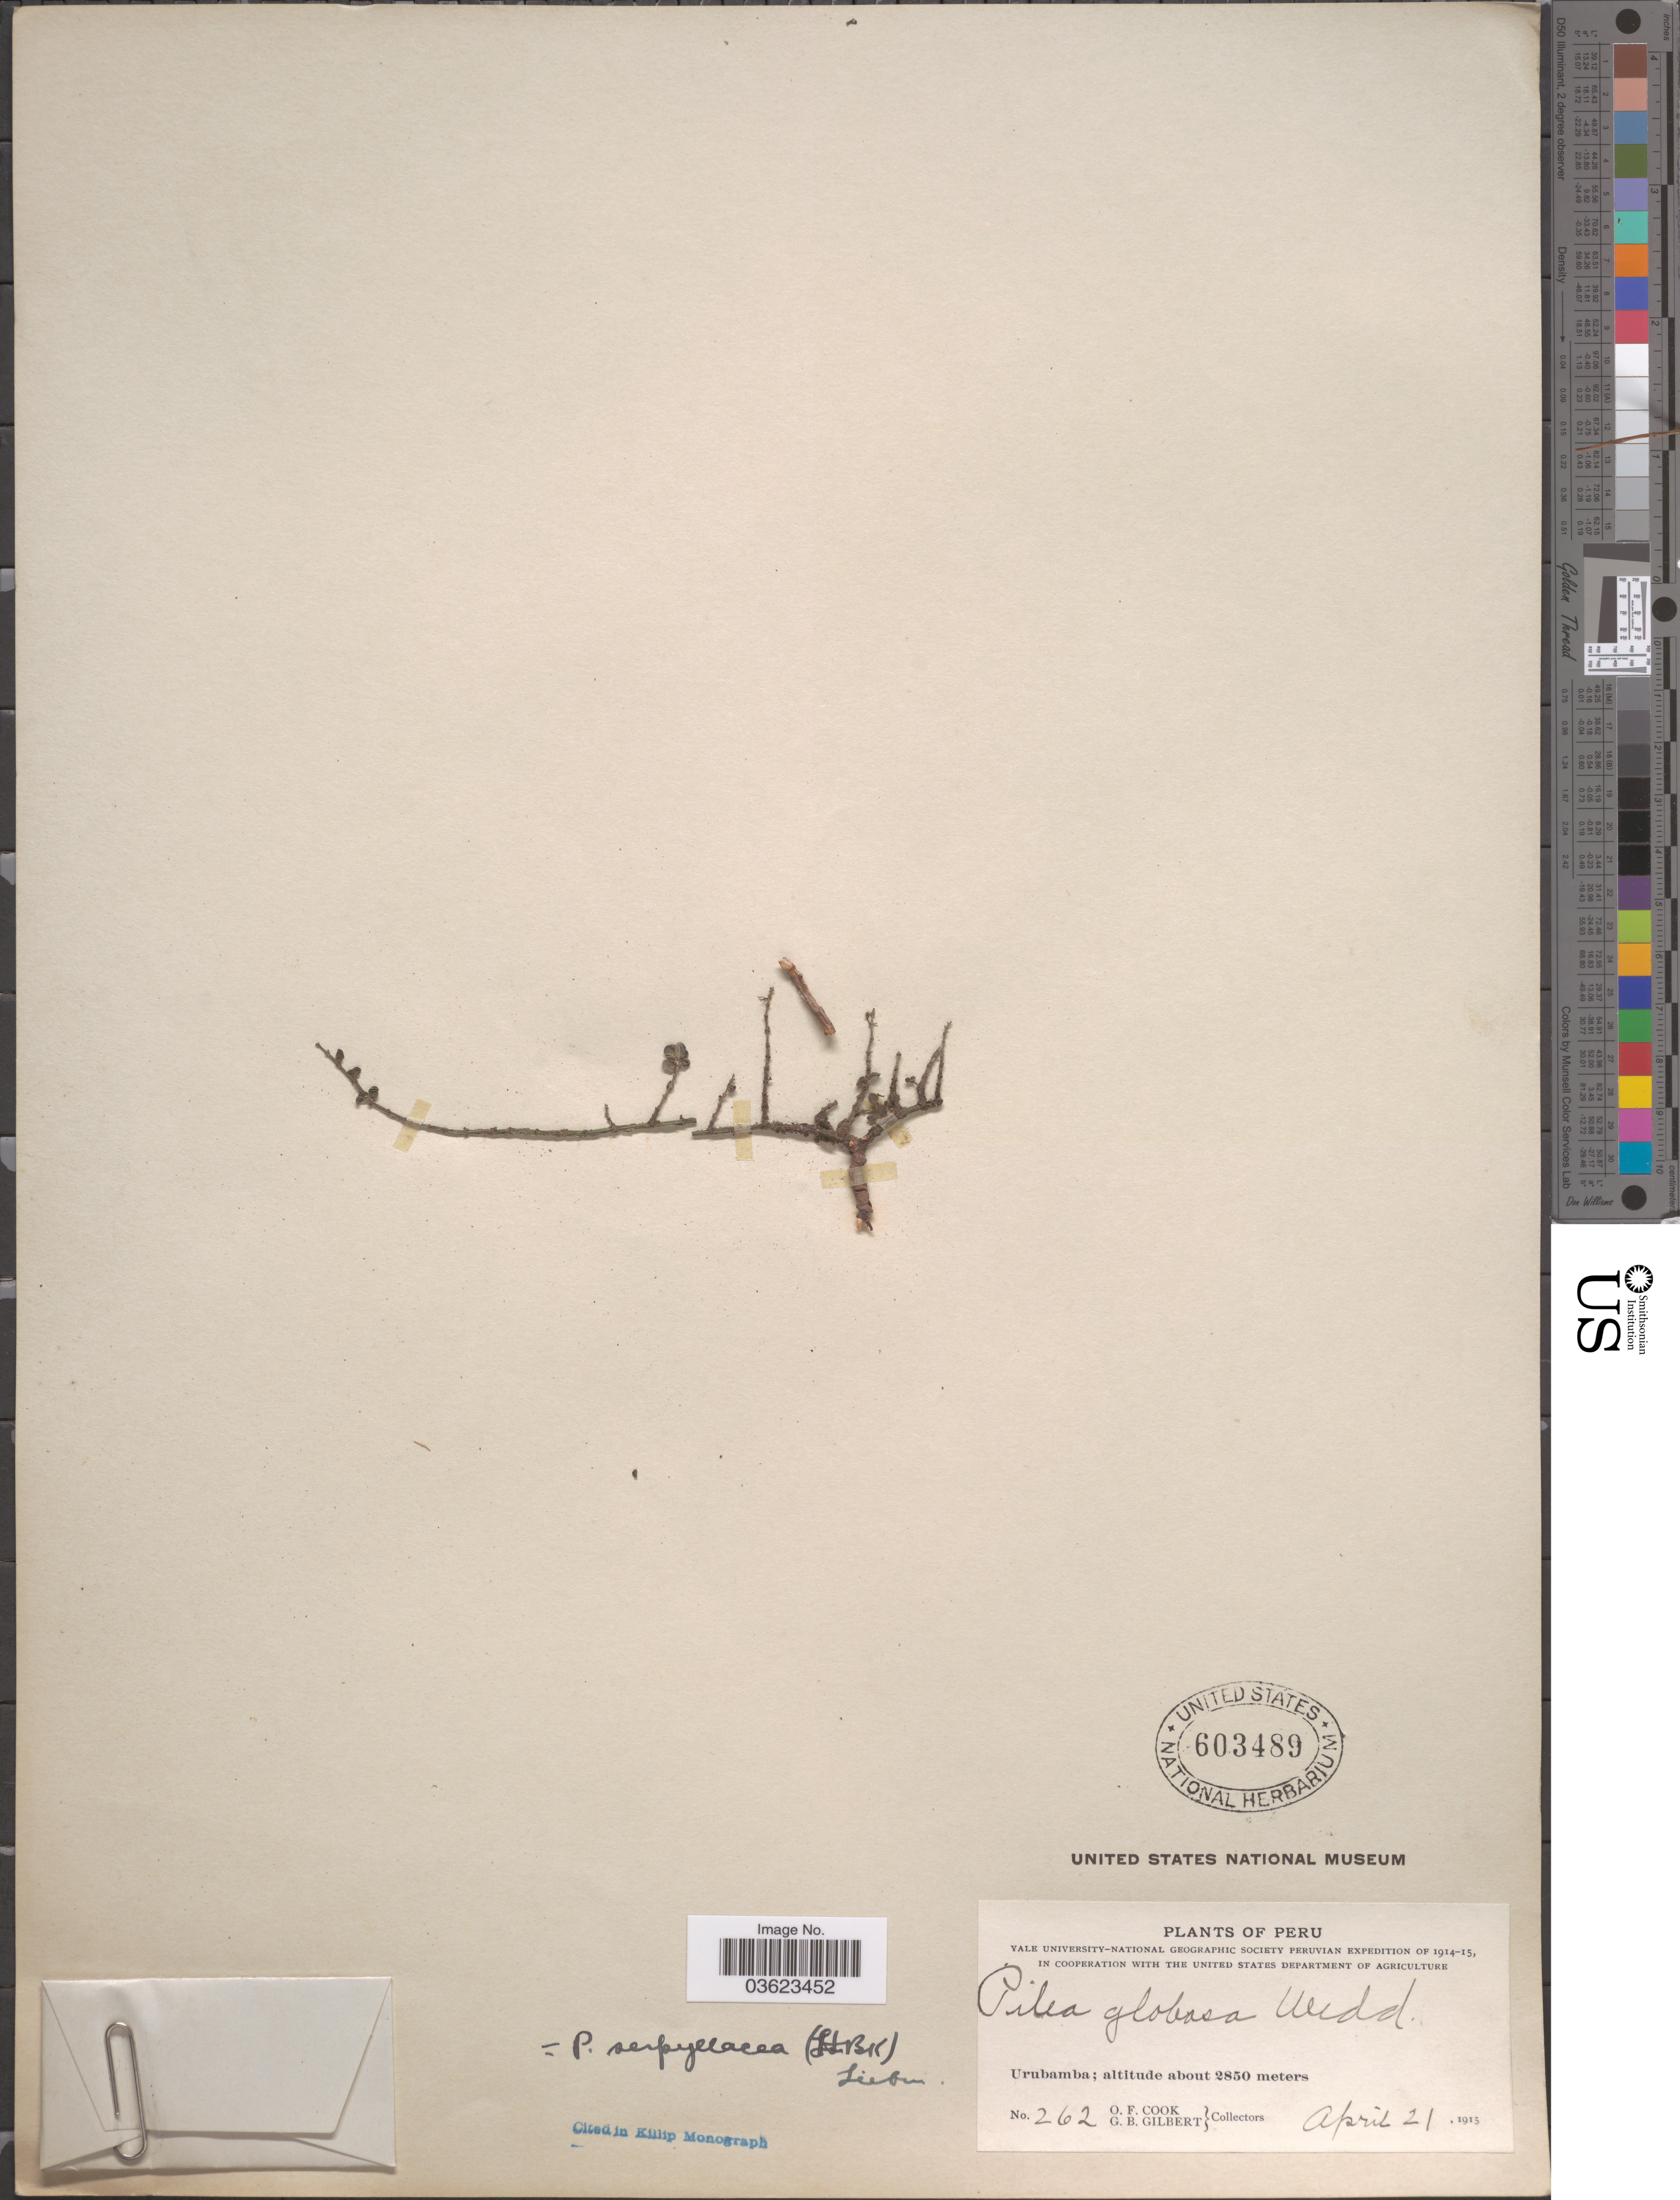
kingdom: Plantae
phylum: Tracheophyta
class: Magnoliopsida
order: Rosales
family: Urticaceae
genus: Pilea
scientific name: Pilea serpyllacea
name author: (Kunth) Liebm.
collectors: O. F. Cook & G. B. Gilbert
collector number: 262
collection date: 1915-04-21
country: Peru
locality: Urubamba.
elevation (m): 2850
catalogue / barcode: US 603489